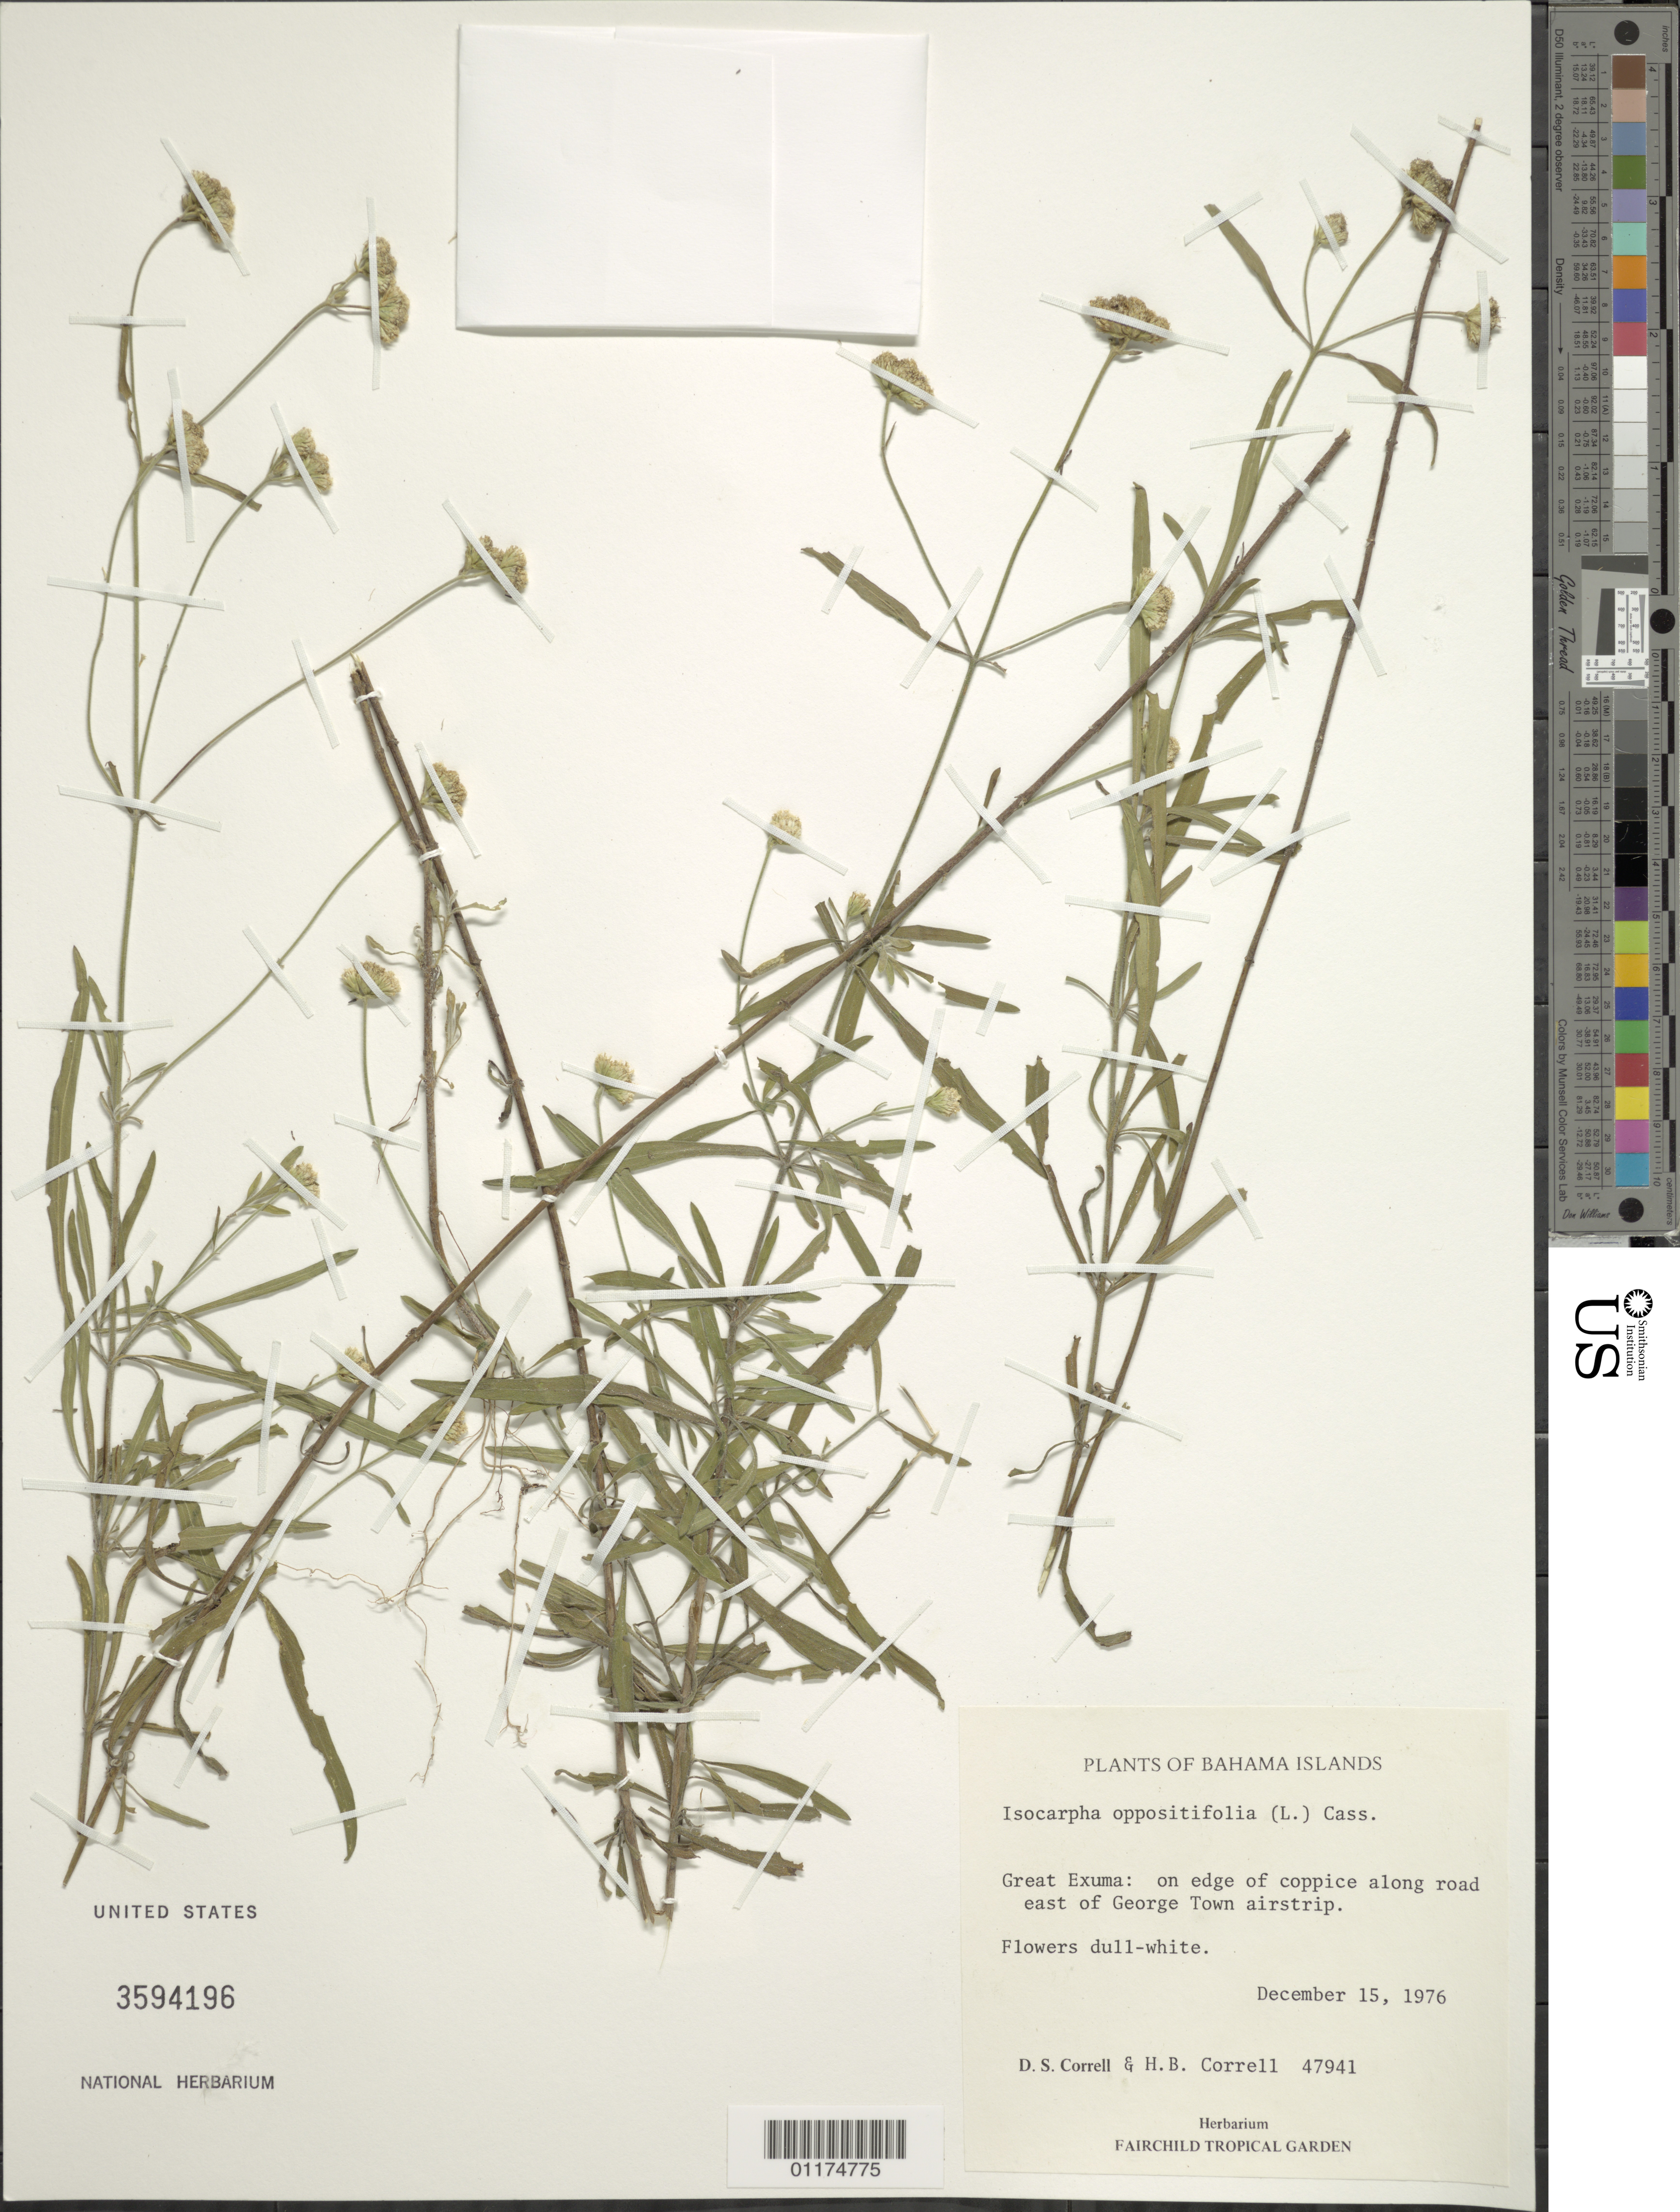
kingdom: Plantae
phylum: Tracheophyta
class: Magnoliopsida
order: Asterales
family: Asteraceae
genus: Isocarpha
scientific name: Isocarpha oppositifolia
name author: (L.) Cass.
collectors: D. S. Correll & H. Correll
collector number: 47941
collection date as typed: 15 Dec 1976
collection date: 1976-12-15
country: Bahamas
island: Great Exuma I.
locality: on edge of coppice along road east of George Town airstrip.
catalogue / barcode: US 3594196